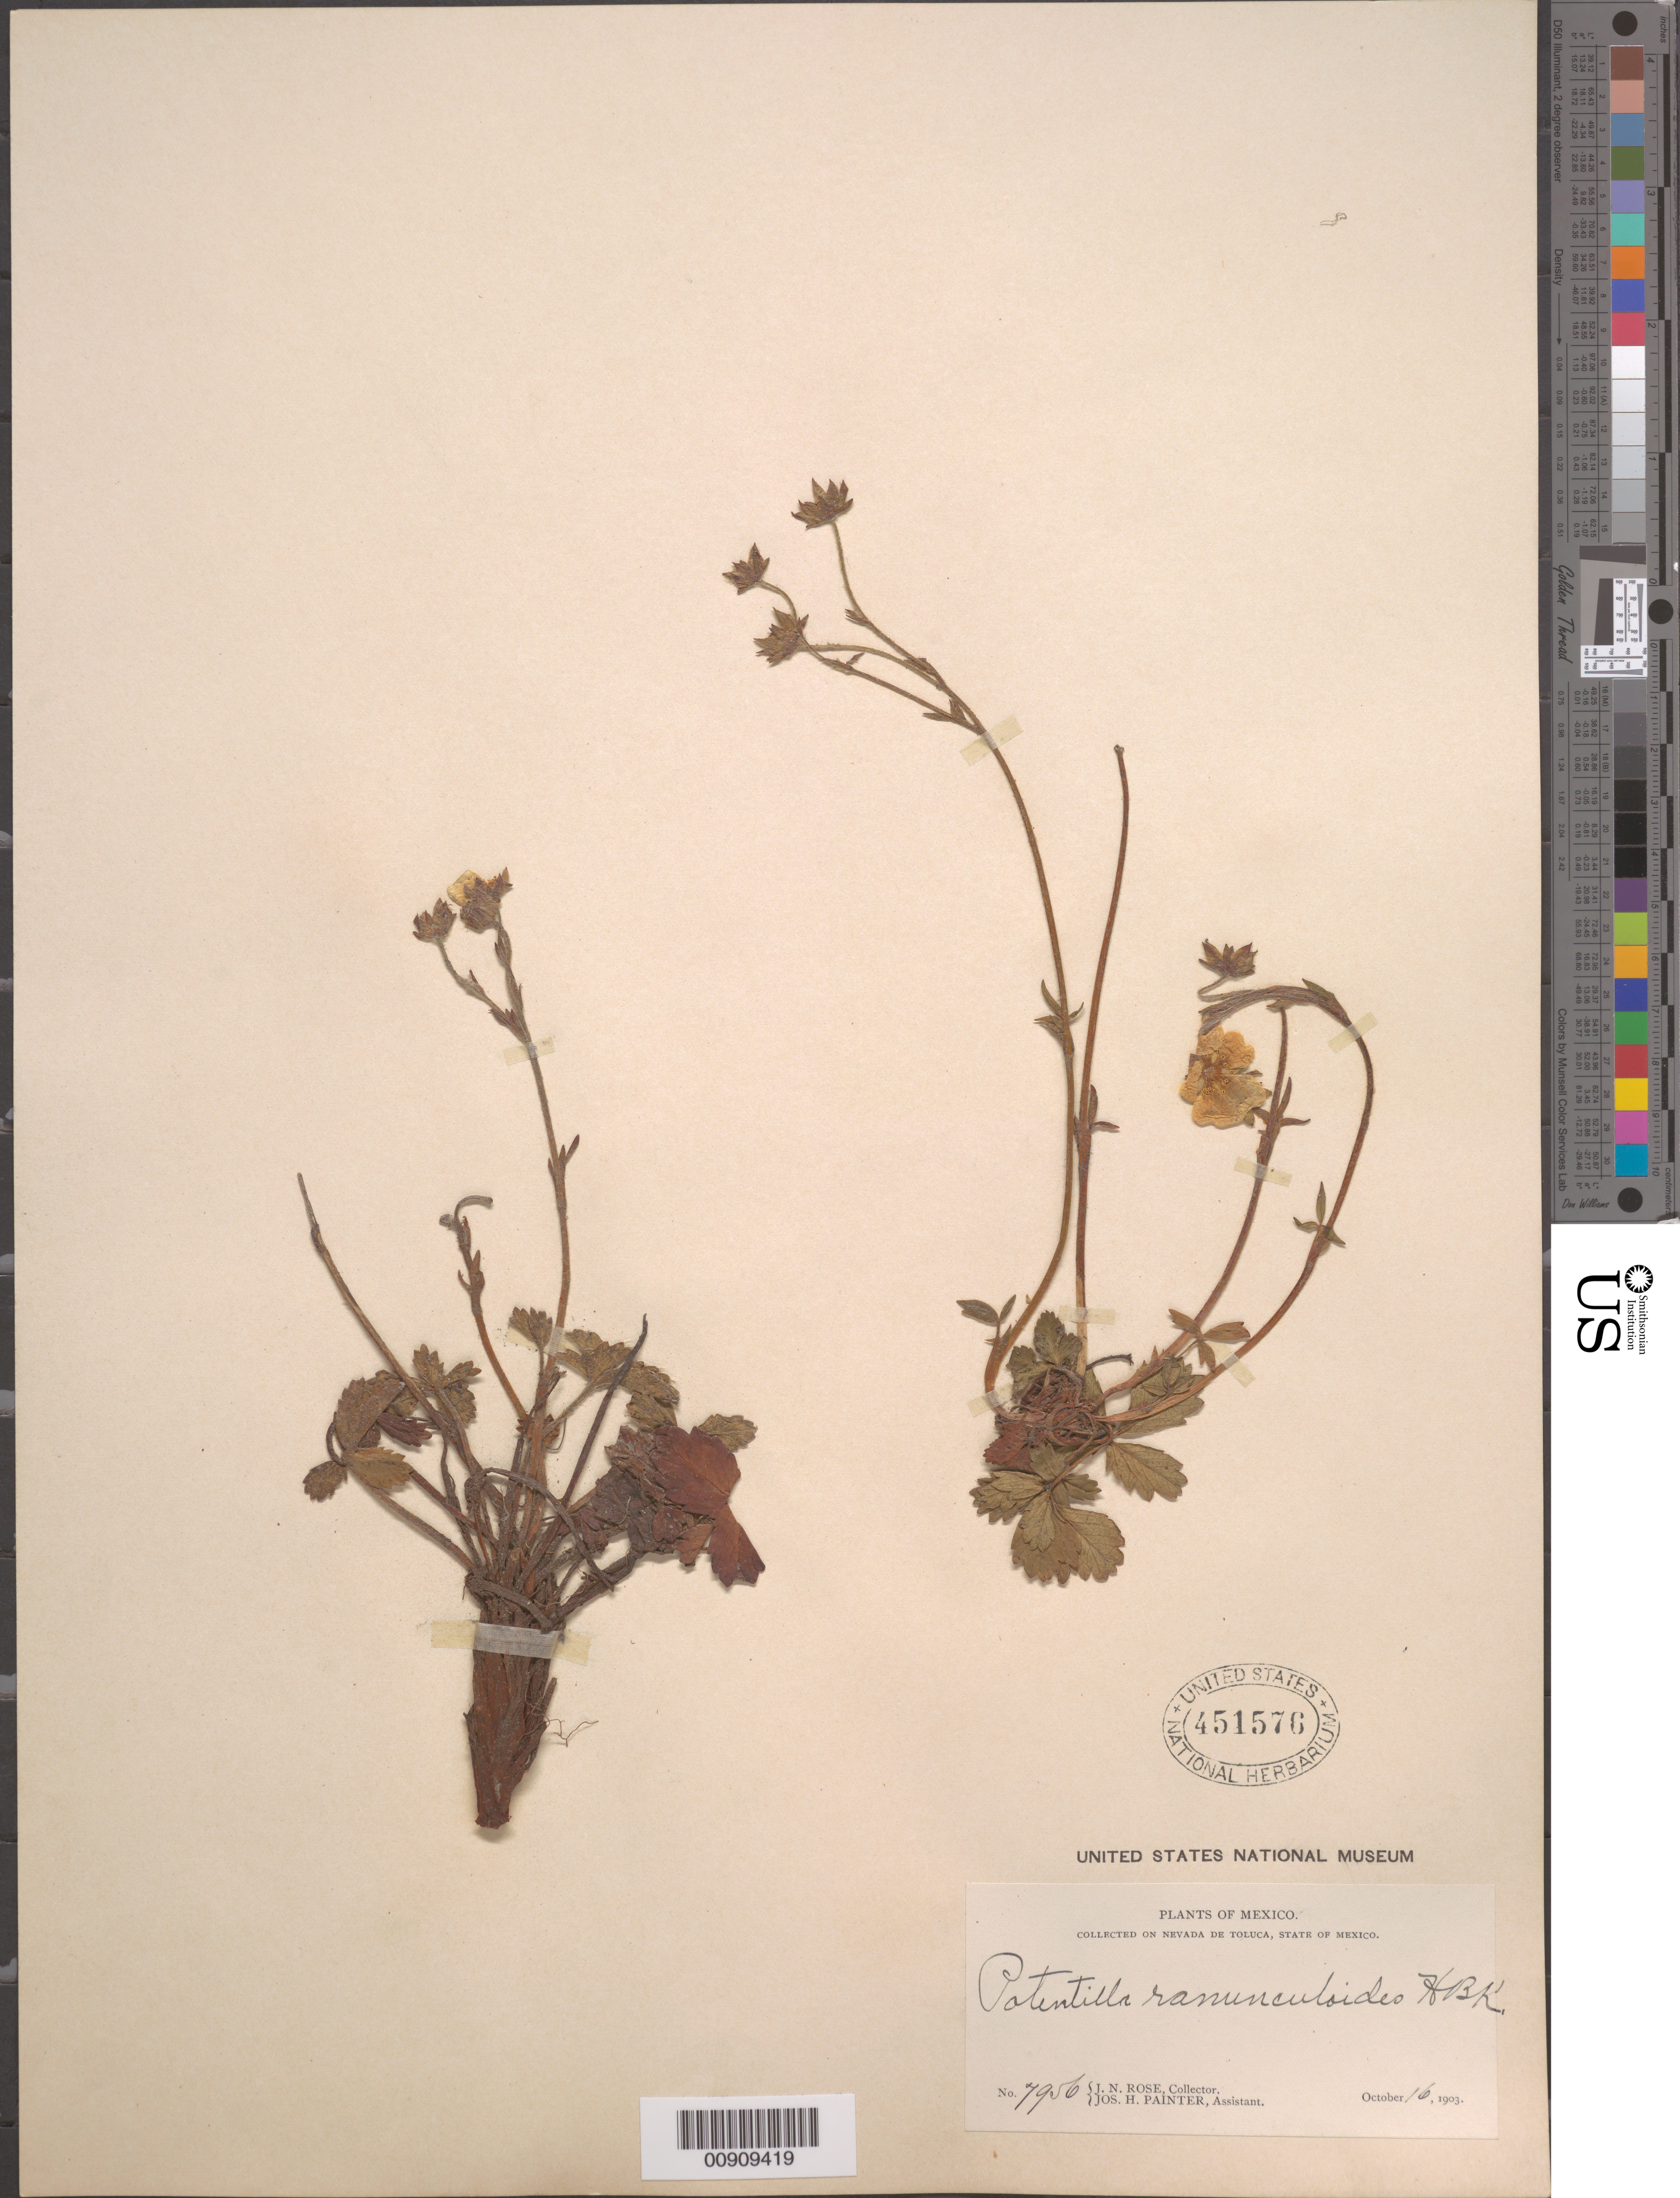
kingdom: Plantae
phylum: Tracheophyta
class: Magnoliopsida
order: Rosales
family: Rosaceae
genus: Potentilla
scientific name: Potentilla ranunculoides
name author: Humb. & Bonpl. ex Nestl.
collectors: J. N. Rose & J. H. Painter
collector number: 7956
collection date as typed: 16 Oct 1903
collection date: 1903-10-16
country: Mexico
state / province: México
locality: Nevada [sic] de Toluca, State of Mexico.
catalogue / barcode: US 451576